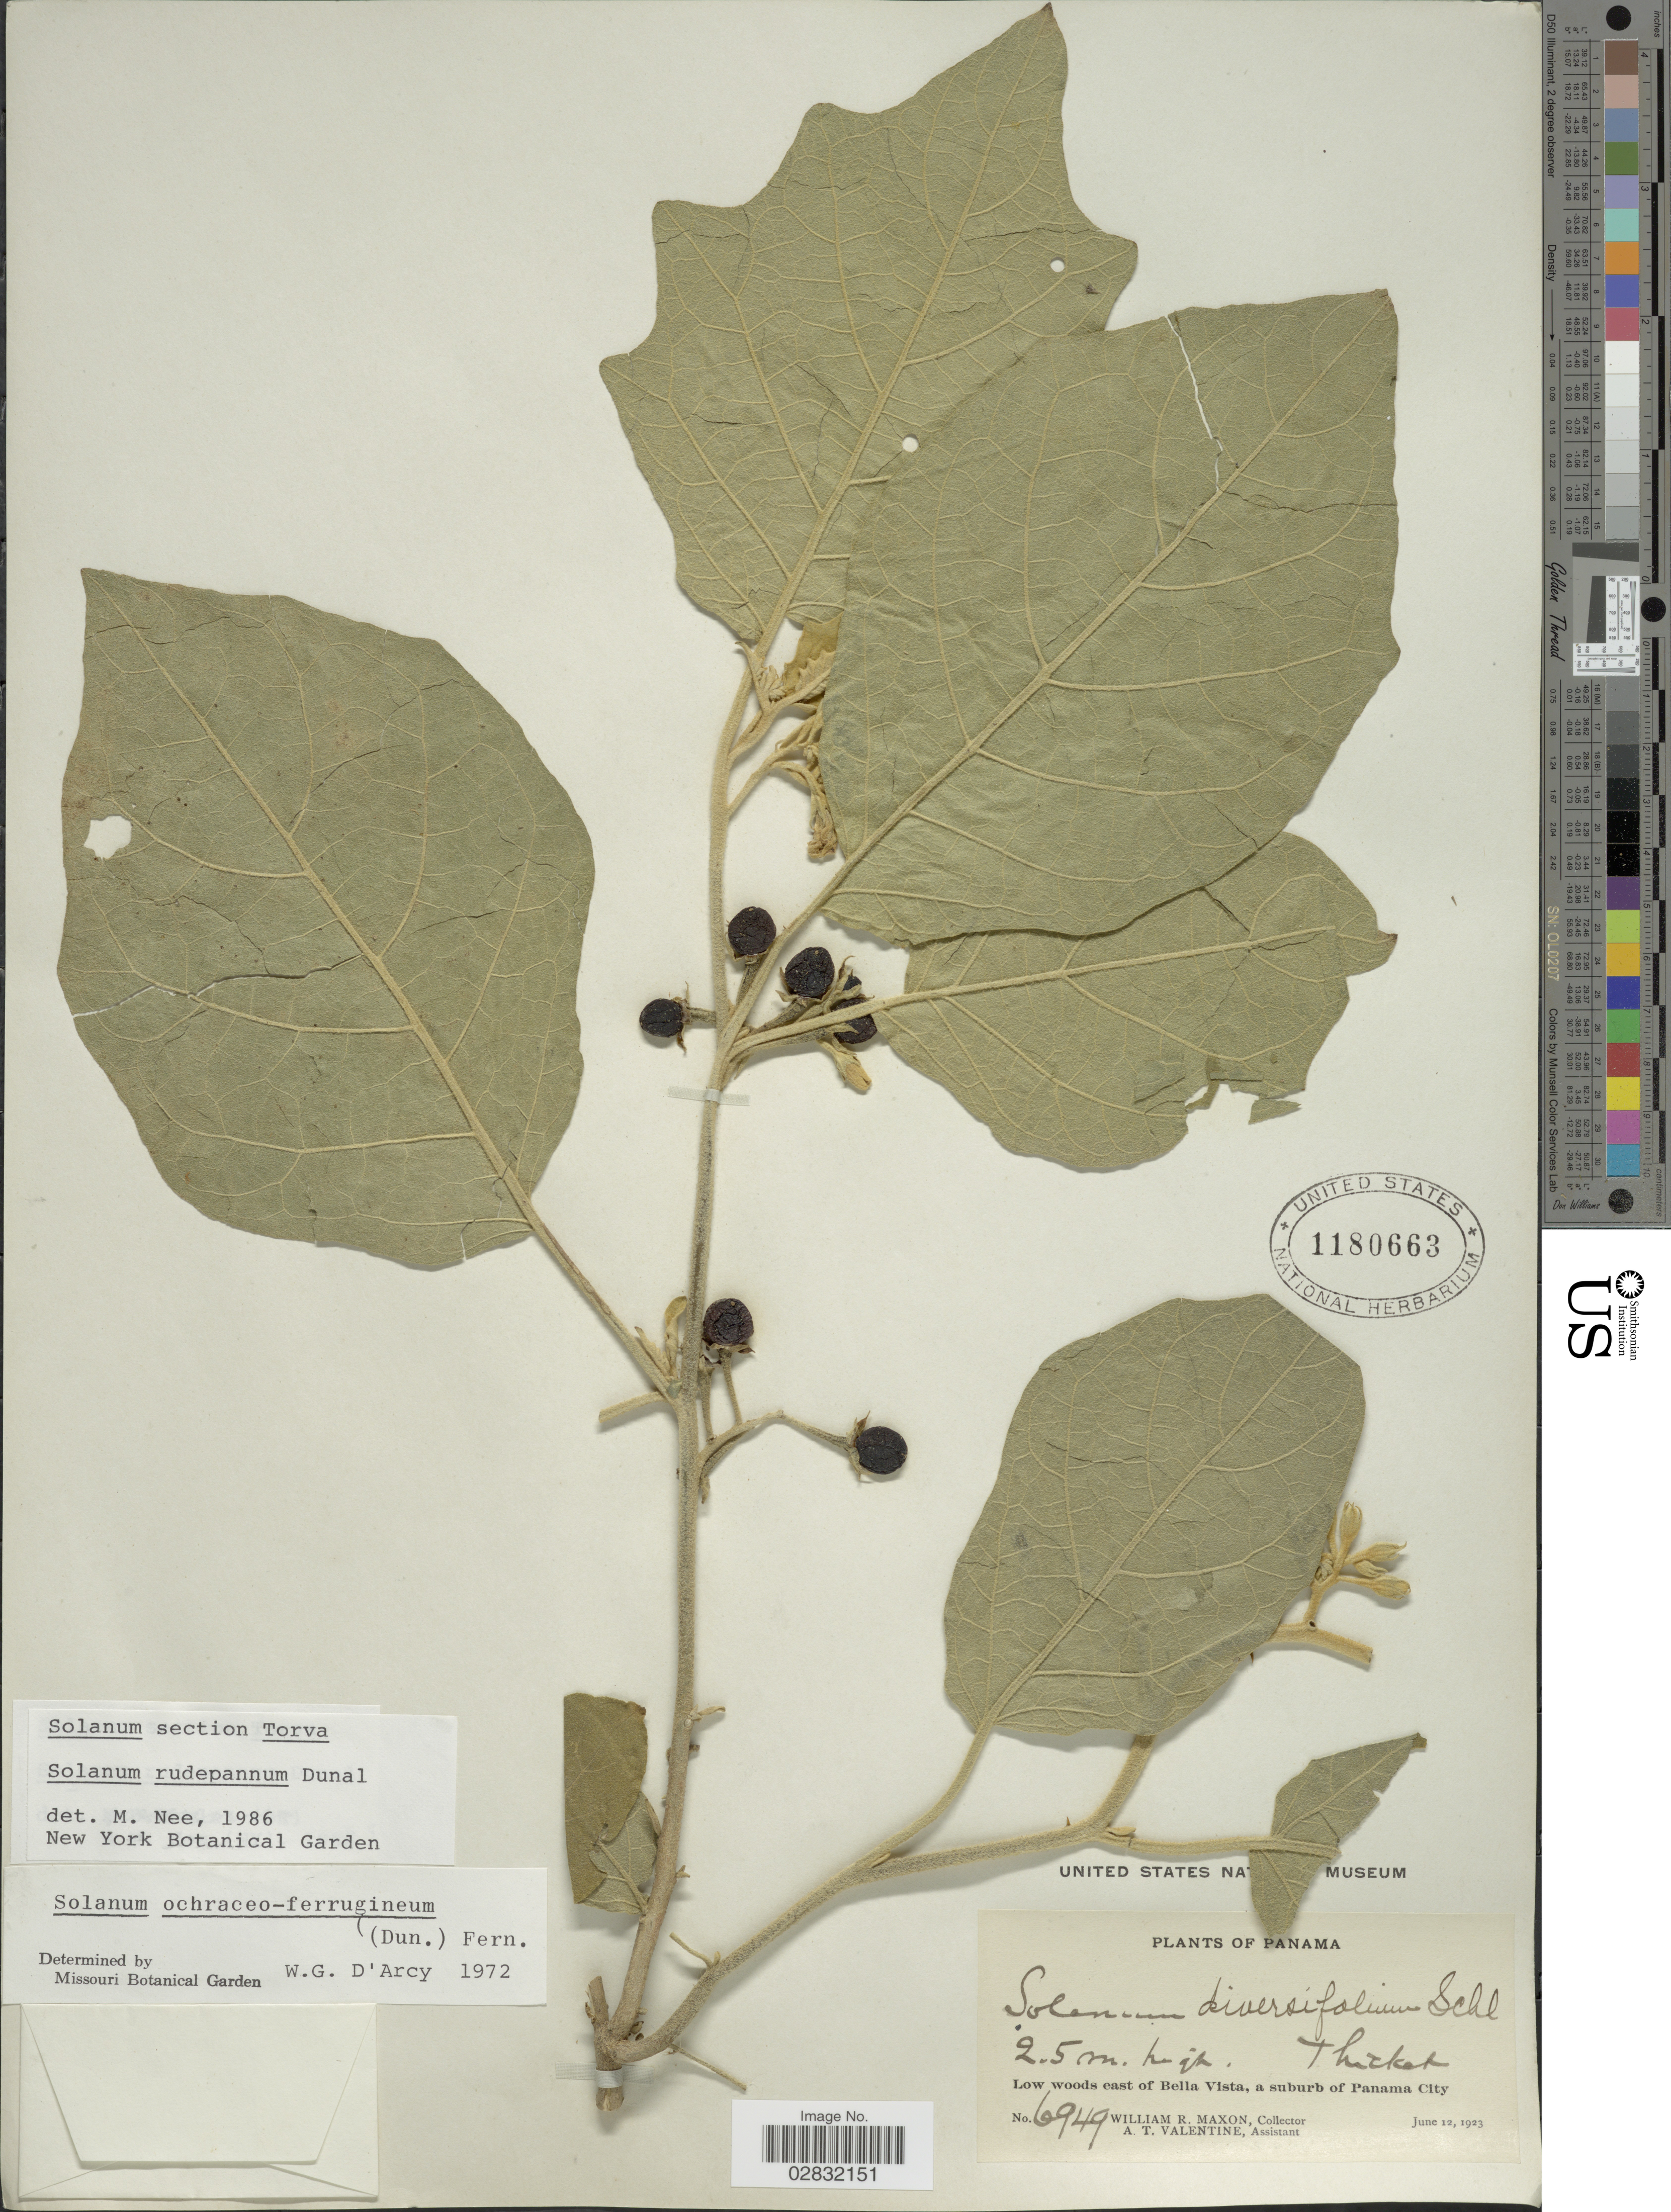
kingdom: Plantae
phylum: Tracheophyta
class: Magnoliopsida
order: Solanales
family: Solanaceae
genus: Solanum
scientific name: Solanum rudepannum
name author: Dunal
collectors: W. R. Maxon & A. Valentine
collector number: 6949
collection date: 1923-06-12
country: Panama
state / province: Panamá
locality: Low woods east of Bella Vista, a suburb of Panama City.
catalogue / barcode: US 1180663